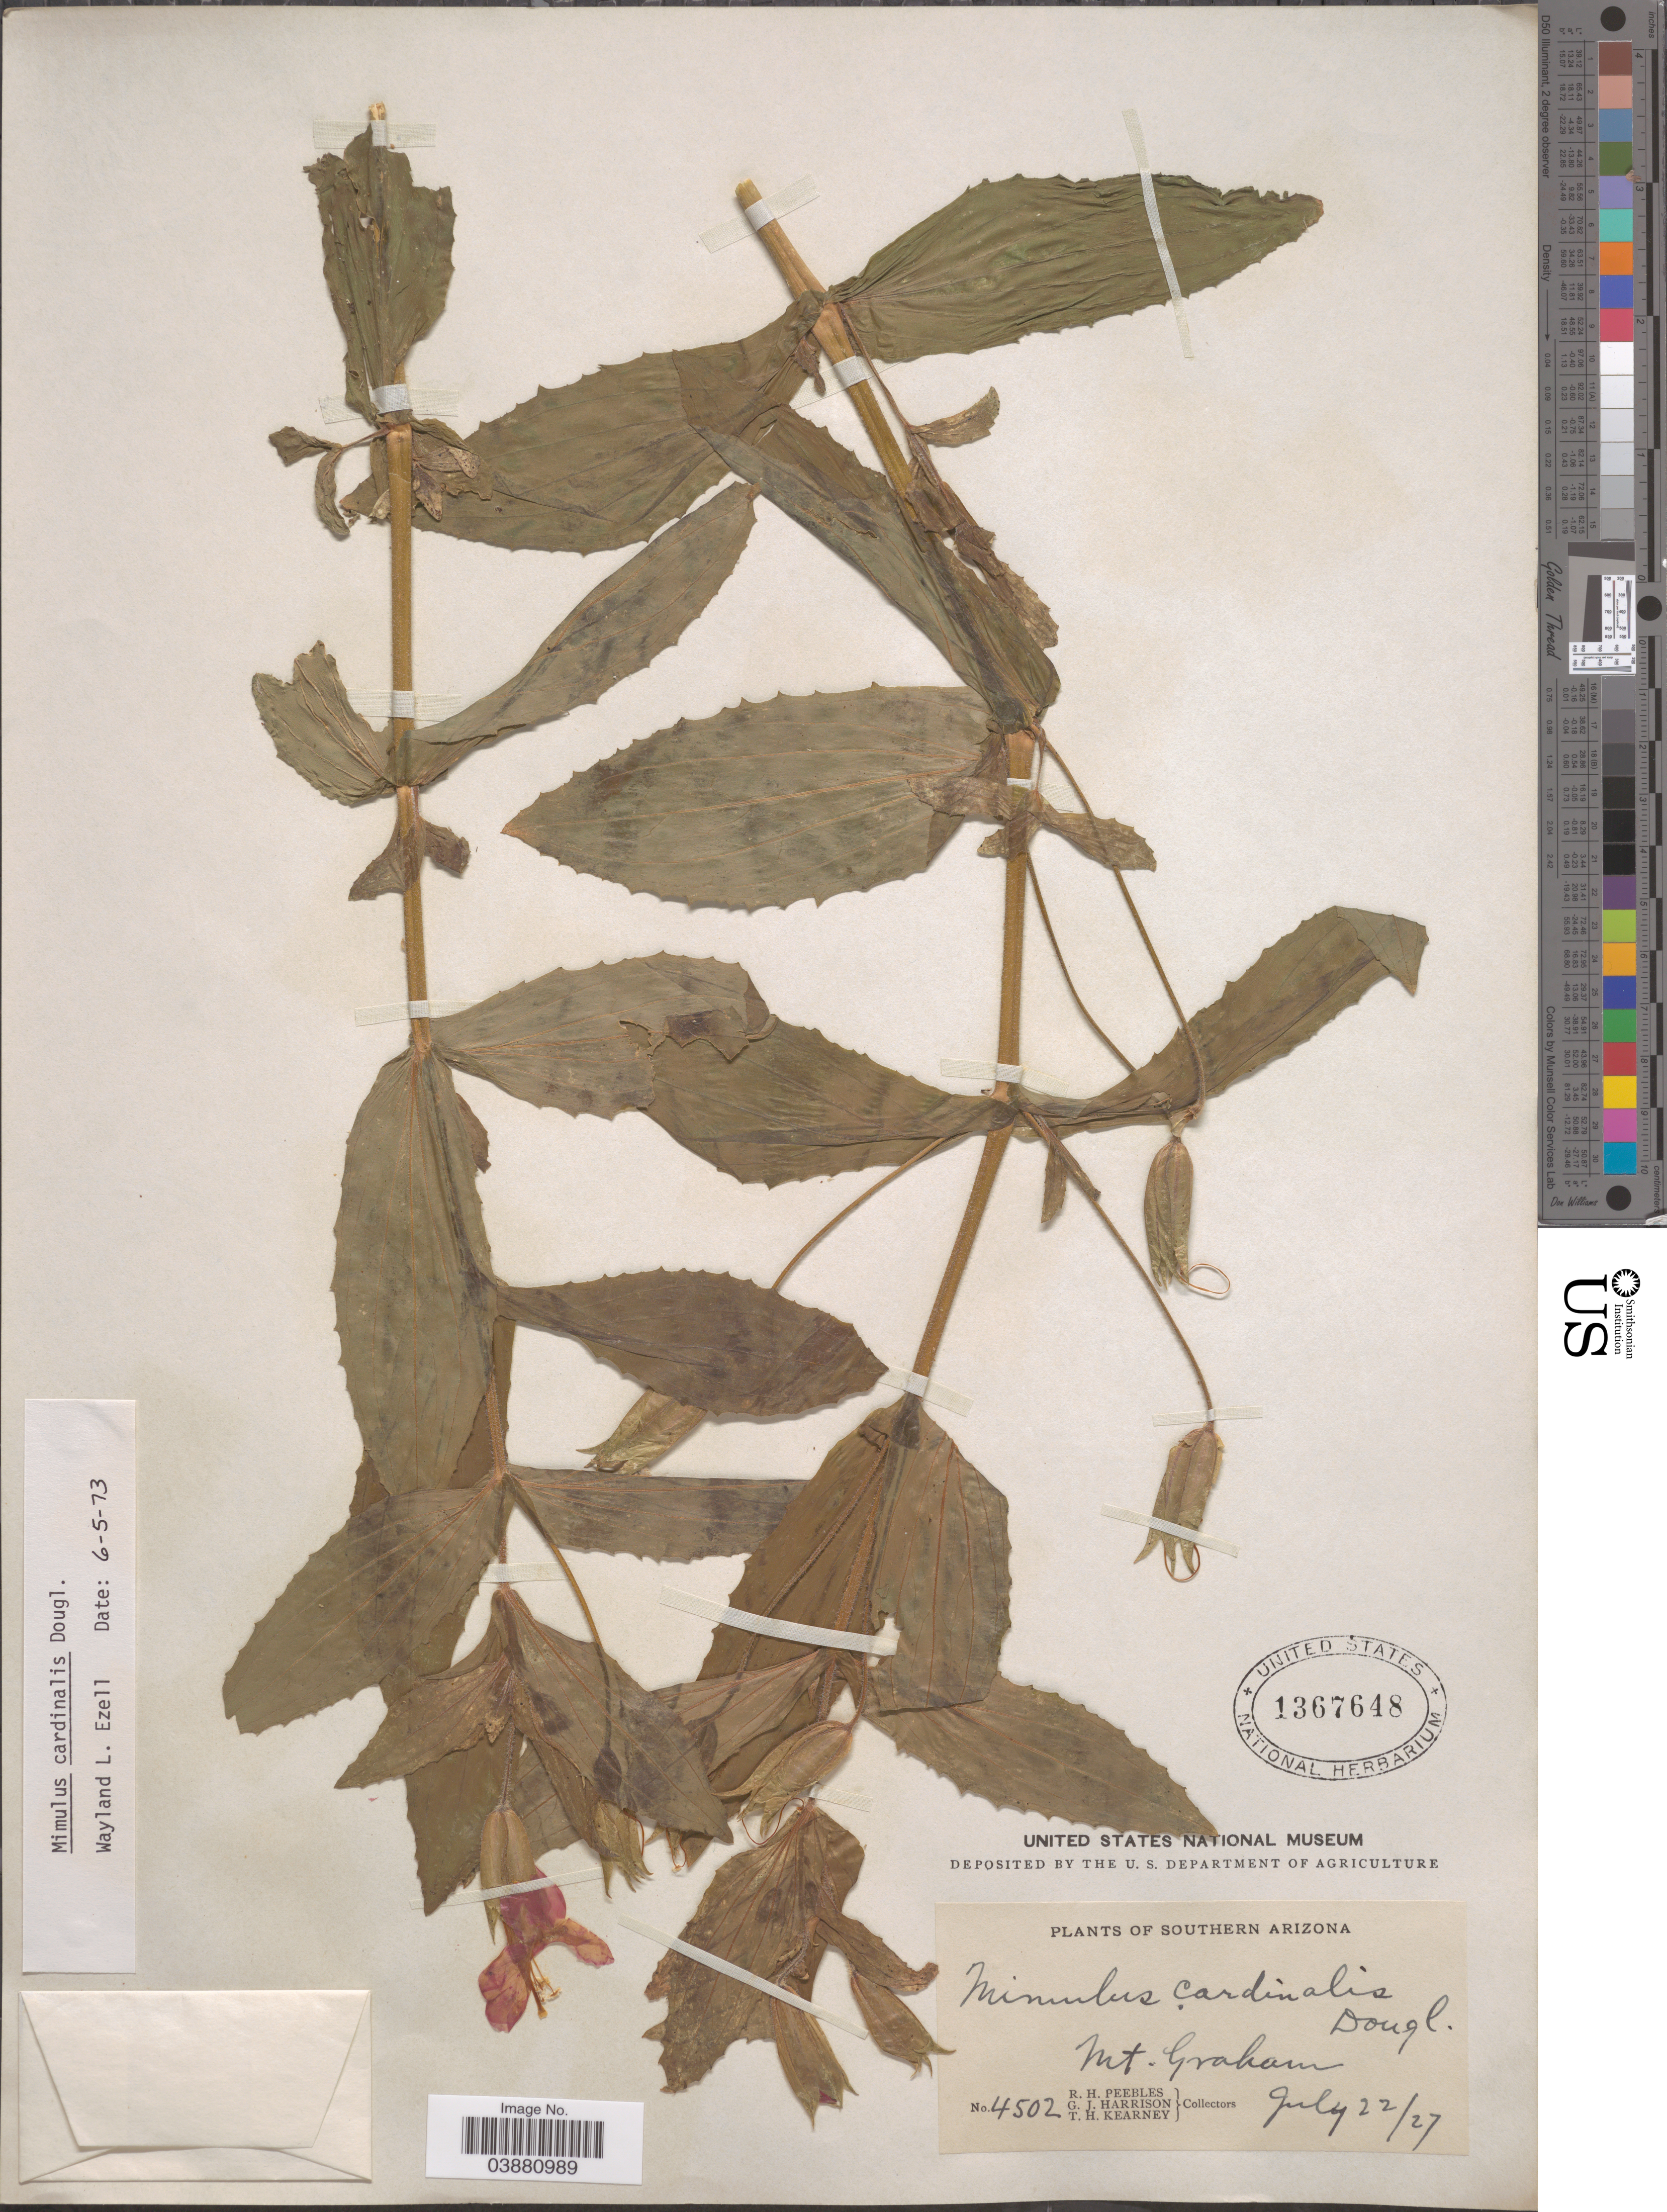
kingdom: Plantae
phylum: Tracheophyta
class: Magnoliopsida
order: Lamiales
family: Phrymaceae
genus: Mimulus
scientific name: Mimulus cardinalis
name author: Douglas ex Benth.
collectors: R. H. Peebles, G. J. Harrison & T. H. Kearney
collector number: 4502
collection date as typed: Transcribed d/m/y: 22/7/27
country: United States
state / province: Arizona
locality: Southern Arizona. Mt. Graham.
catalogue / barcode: US 1367648